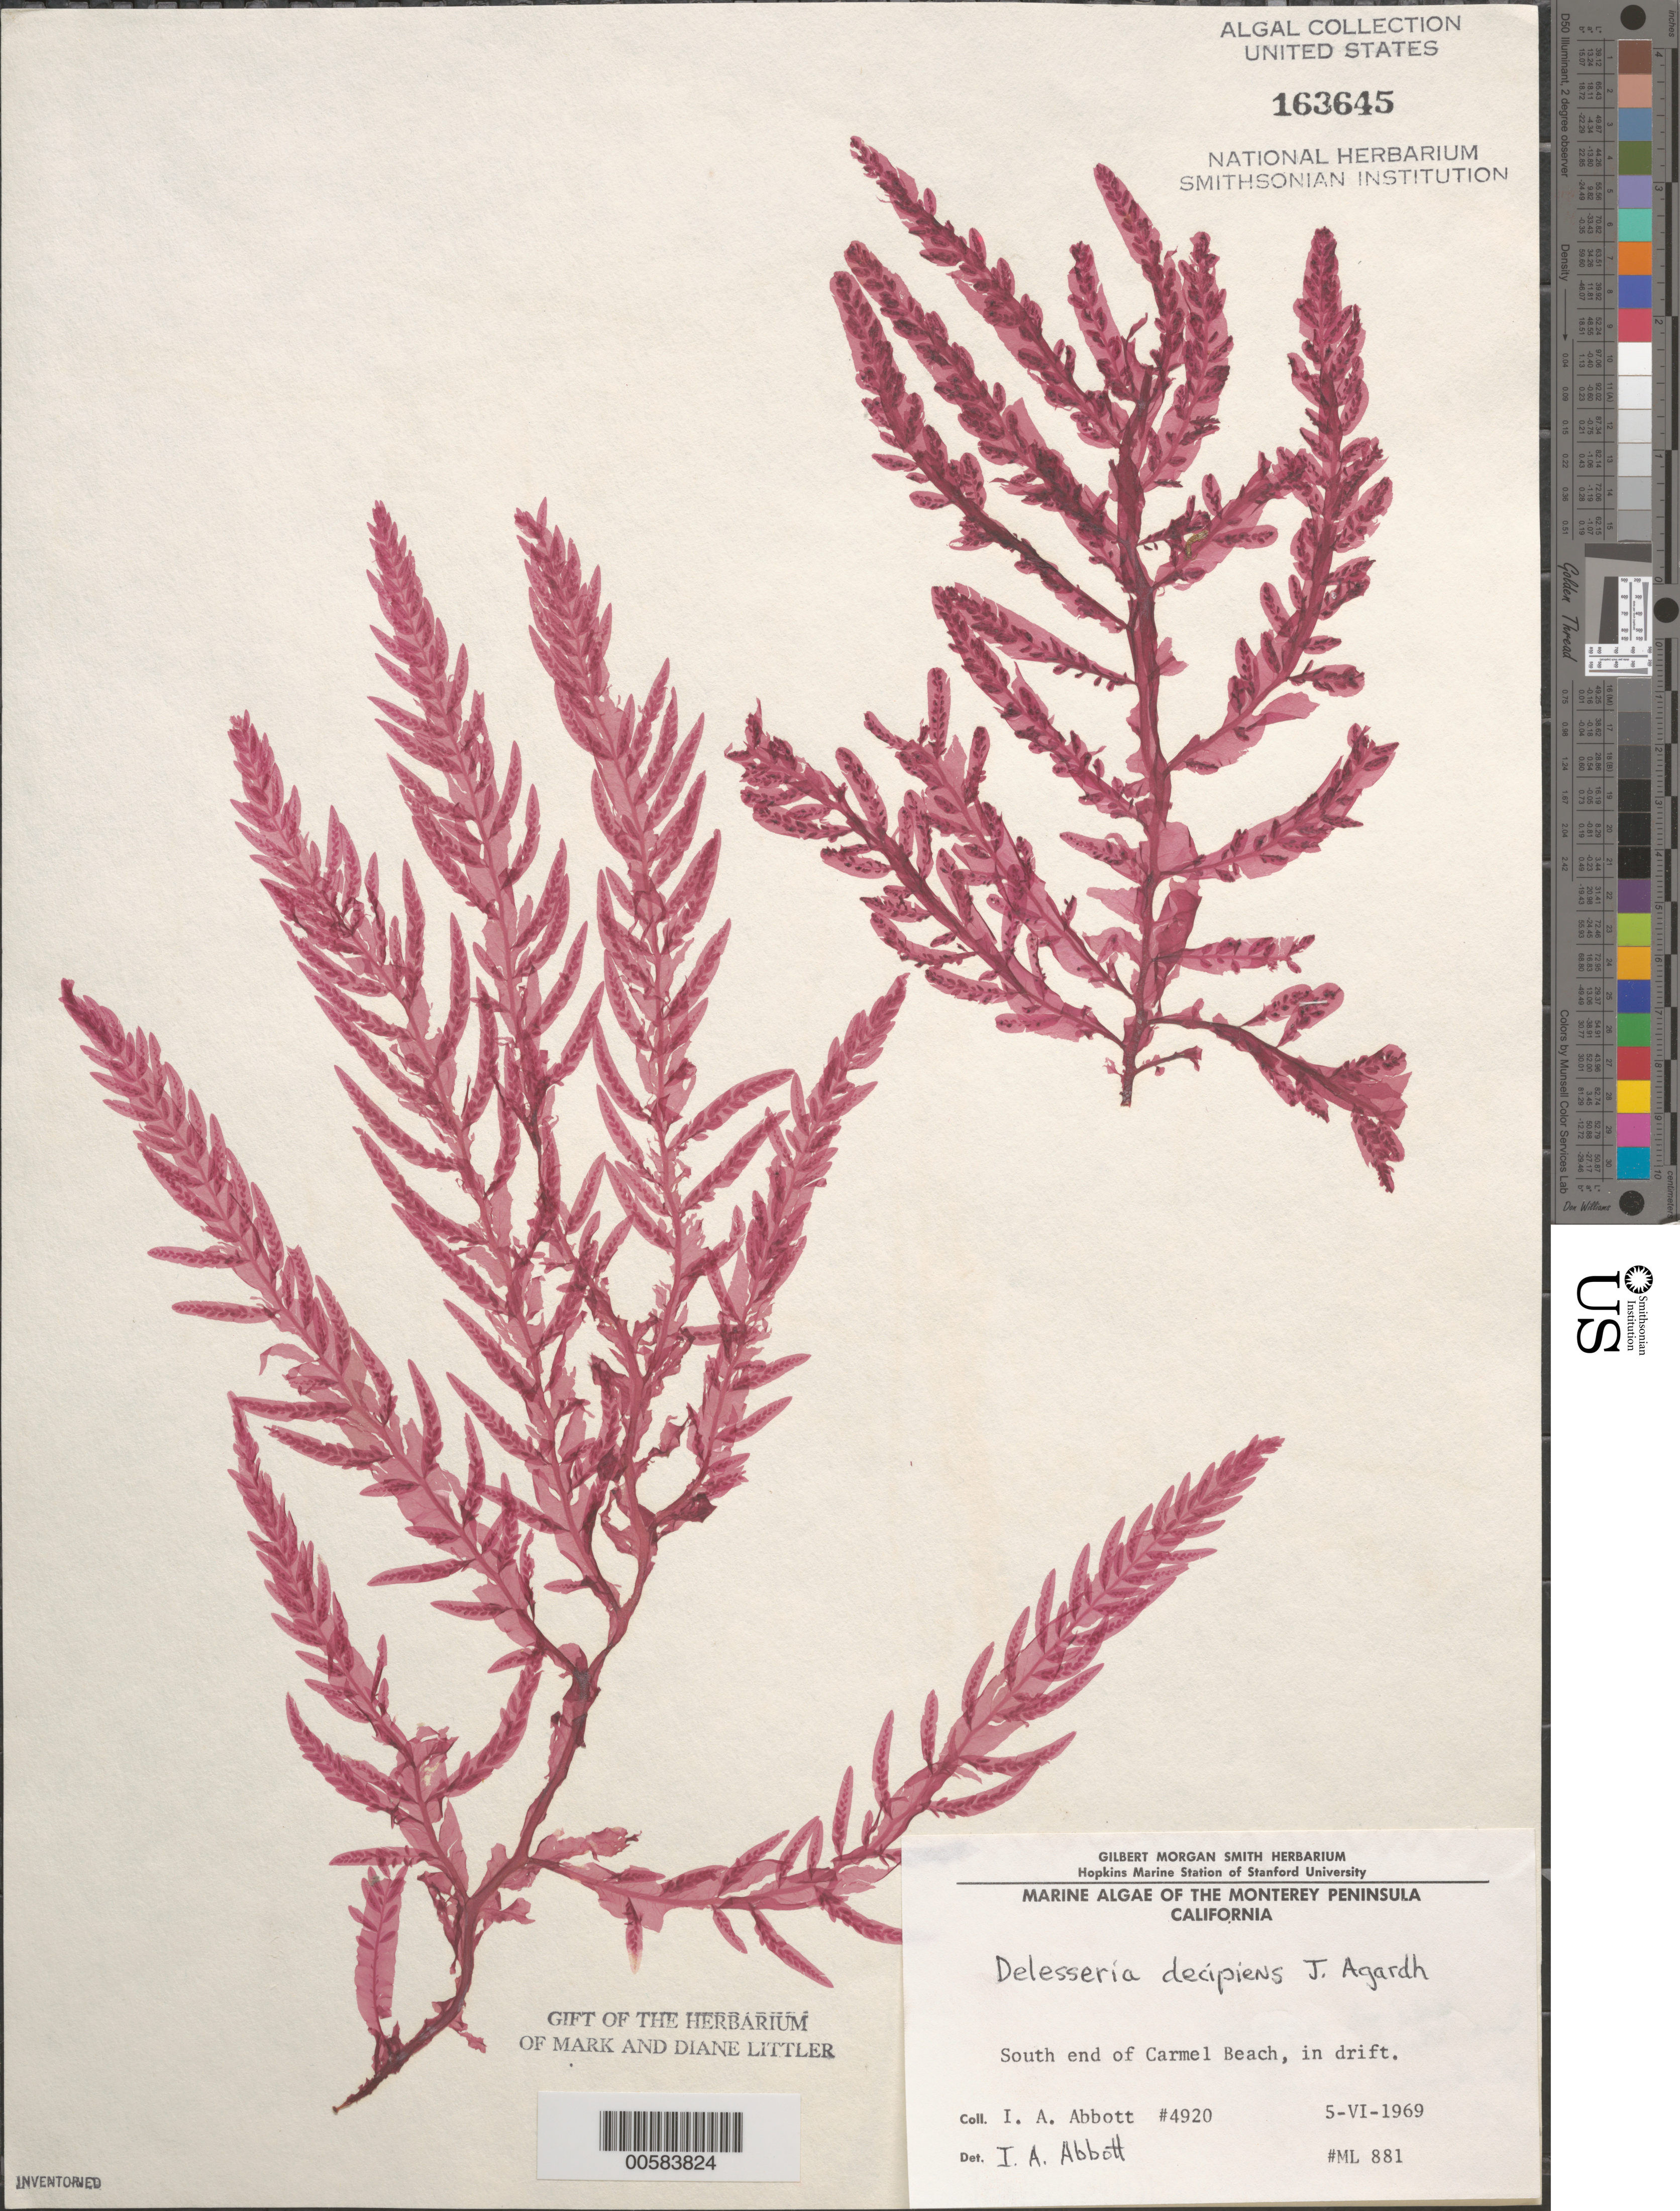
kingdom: Plantae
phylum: Rhodophyta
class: Florideophyceae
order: Ceramiales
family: Delesseriaceae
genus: Cumathamnion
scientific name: Cumathamnion decipiens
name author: (J. Agardh) M.J. Wynne & G.W. Saunders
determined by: Algae name updating Project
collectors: I. A. Abbott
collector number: IAA 4920 & ML 881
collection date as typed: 05 Jun 1969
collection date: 1969-06-05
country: United States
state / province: California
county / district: Monterey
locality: Carmel Beach, south end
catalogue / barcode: US 163645